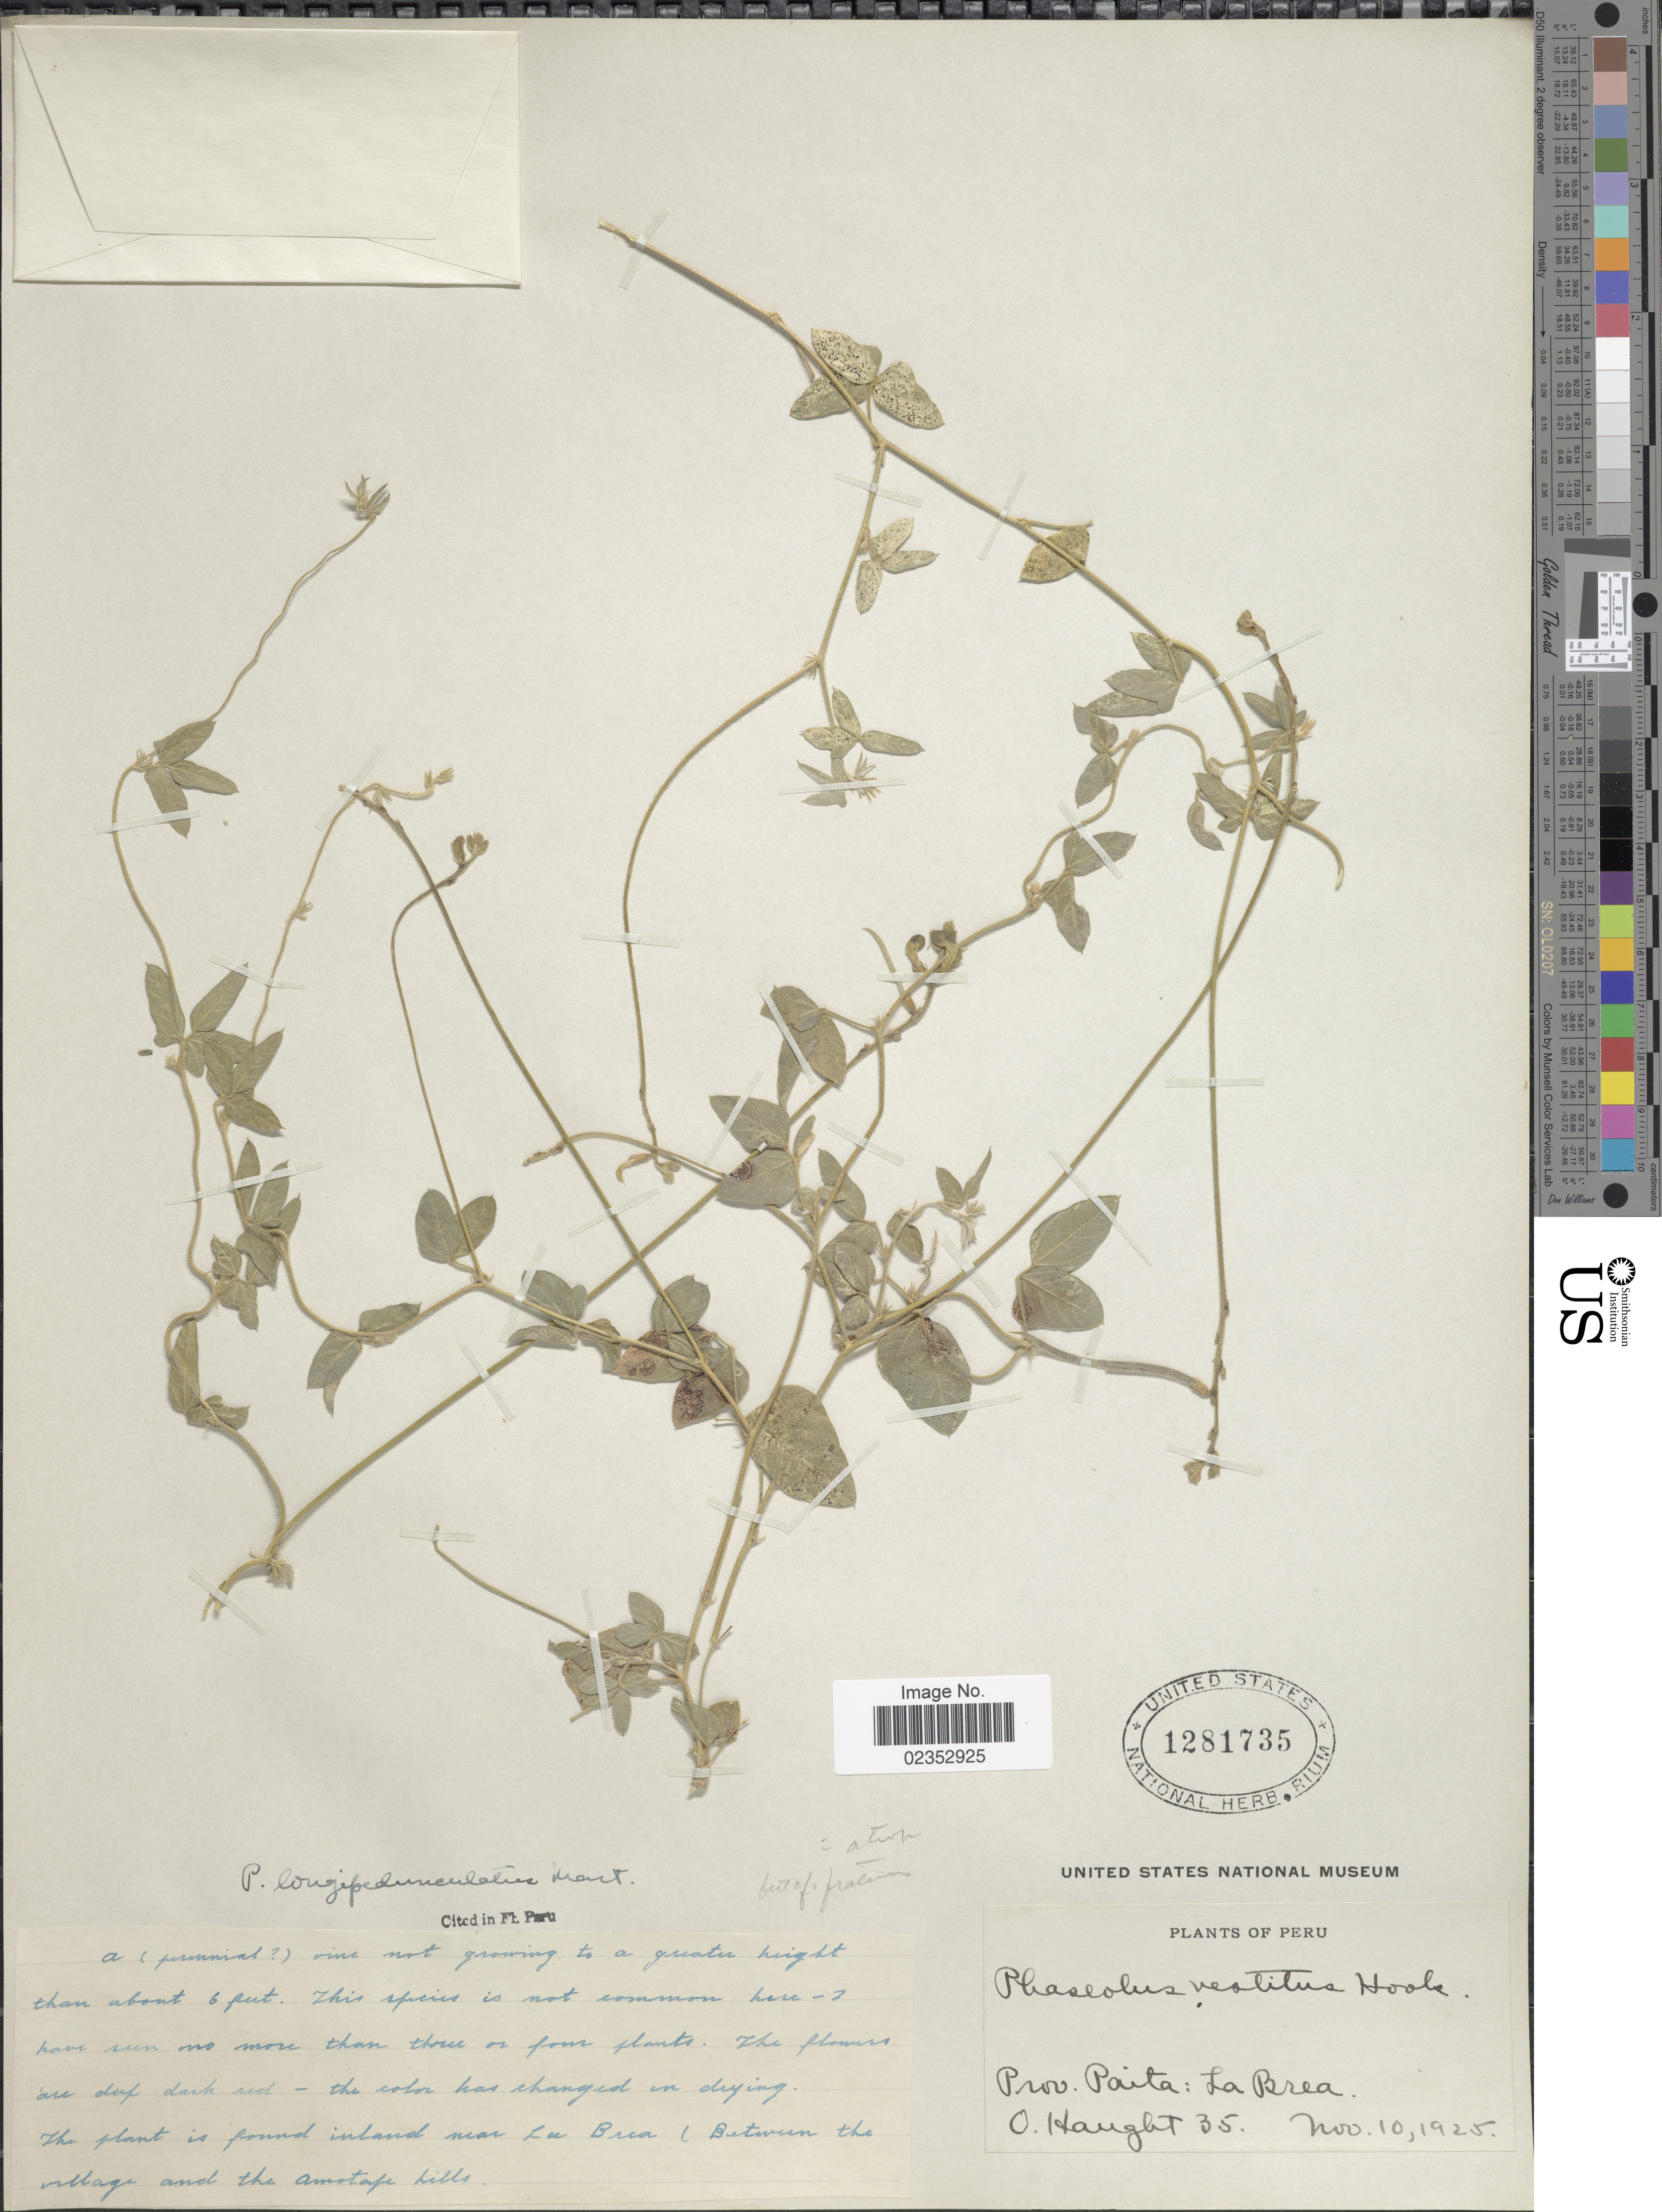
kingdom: Plantae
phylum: Tracheophyta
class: Magnoliopsida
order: Fabales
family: Fabaceae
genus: Macroptilium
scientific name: Macroptilium gracile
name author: (Poepp. ex Benth.) Urb.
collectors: O. Haught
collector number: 35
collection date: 1925-11-10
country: Peru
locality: Prov. Paita: La Brea (Between the village and the Amotape hills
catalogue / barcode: US 1281735